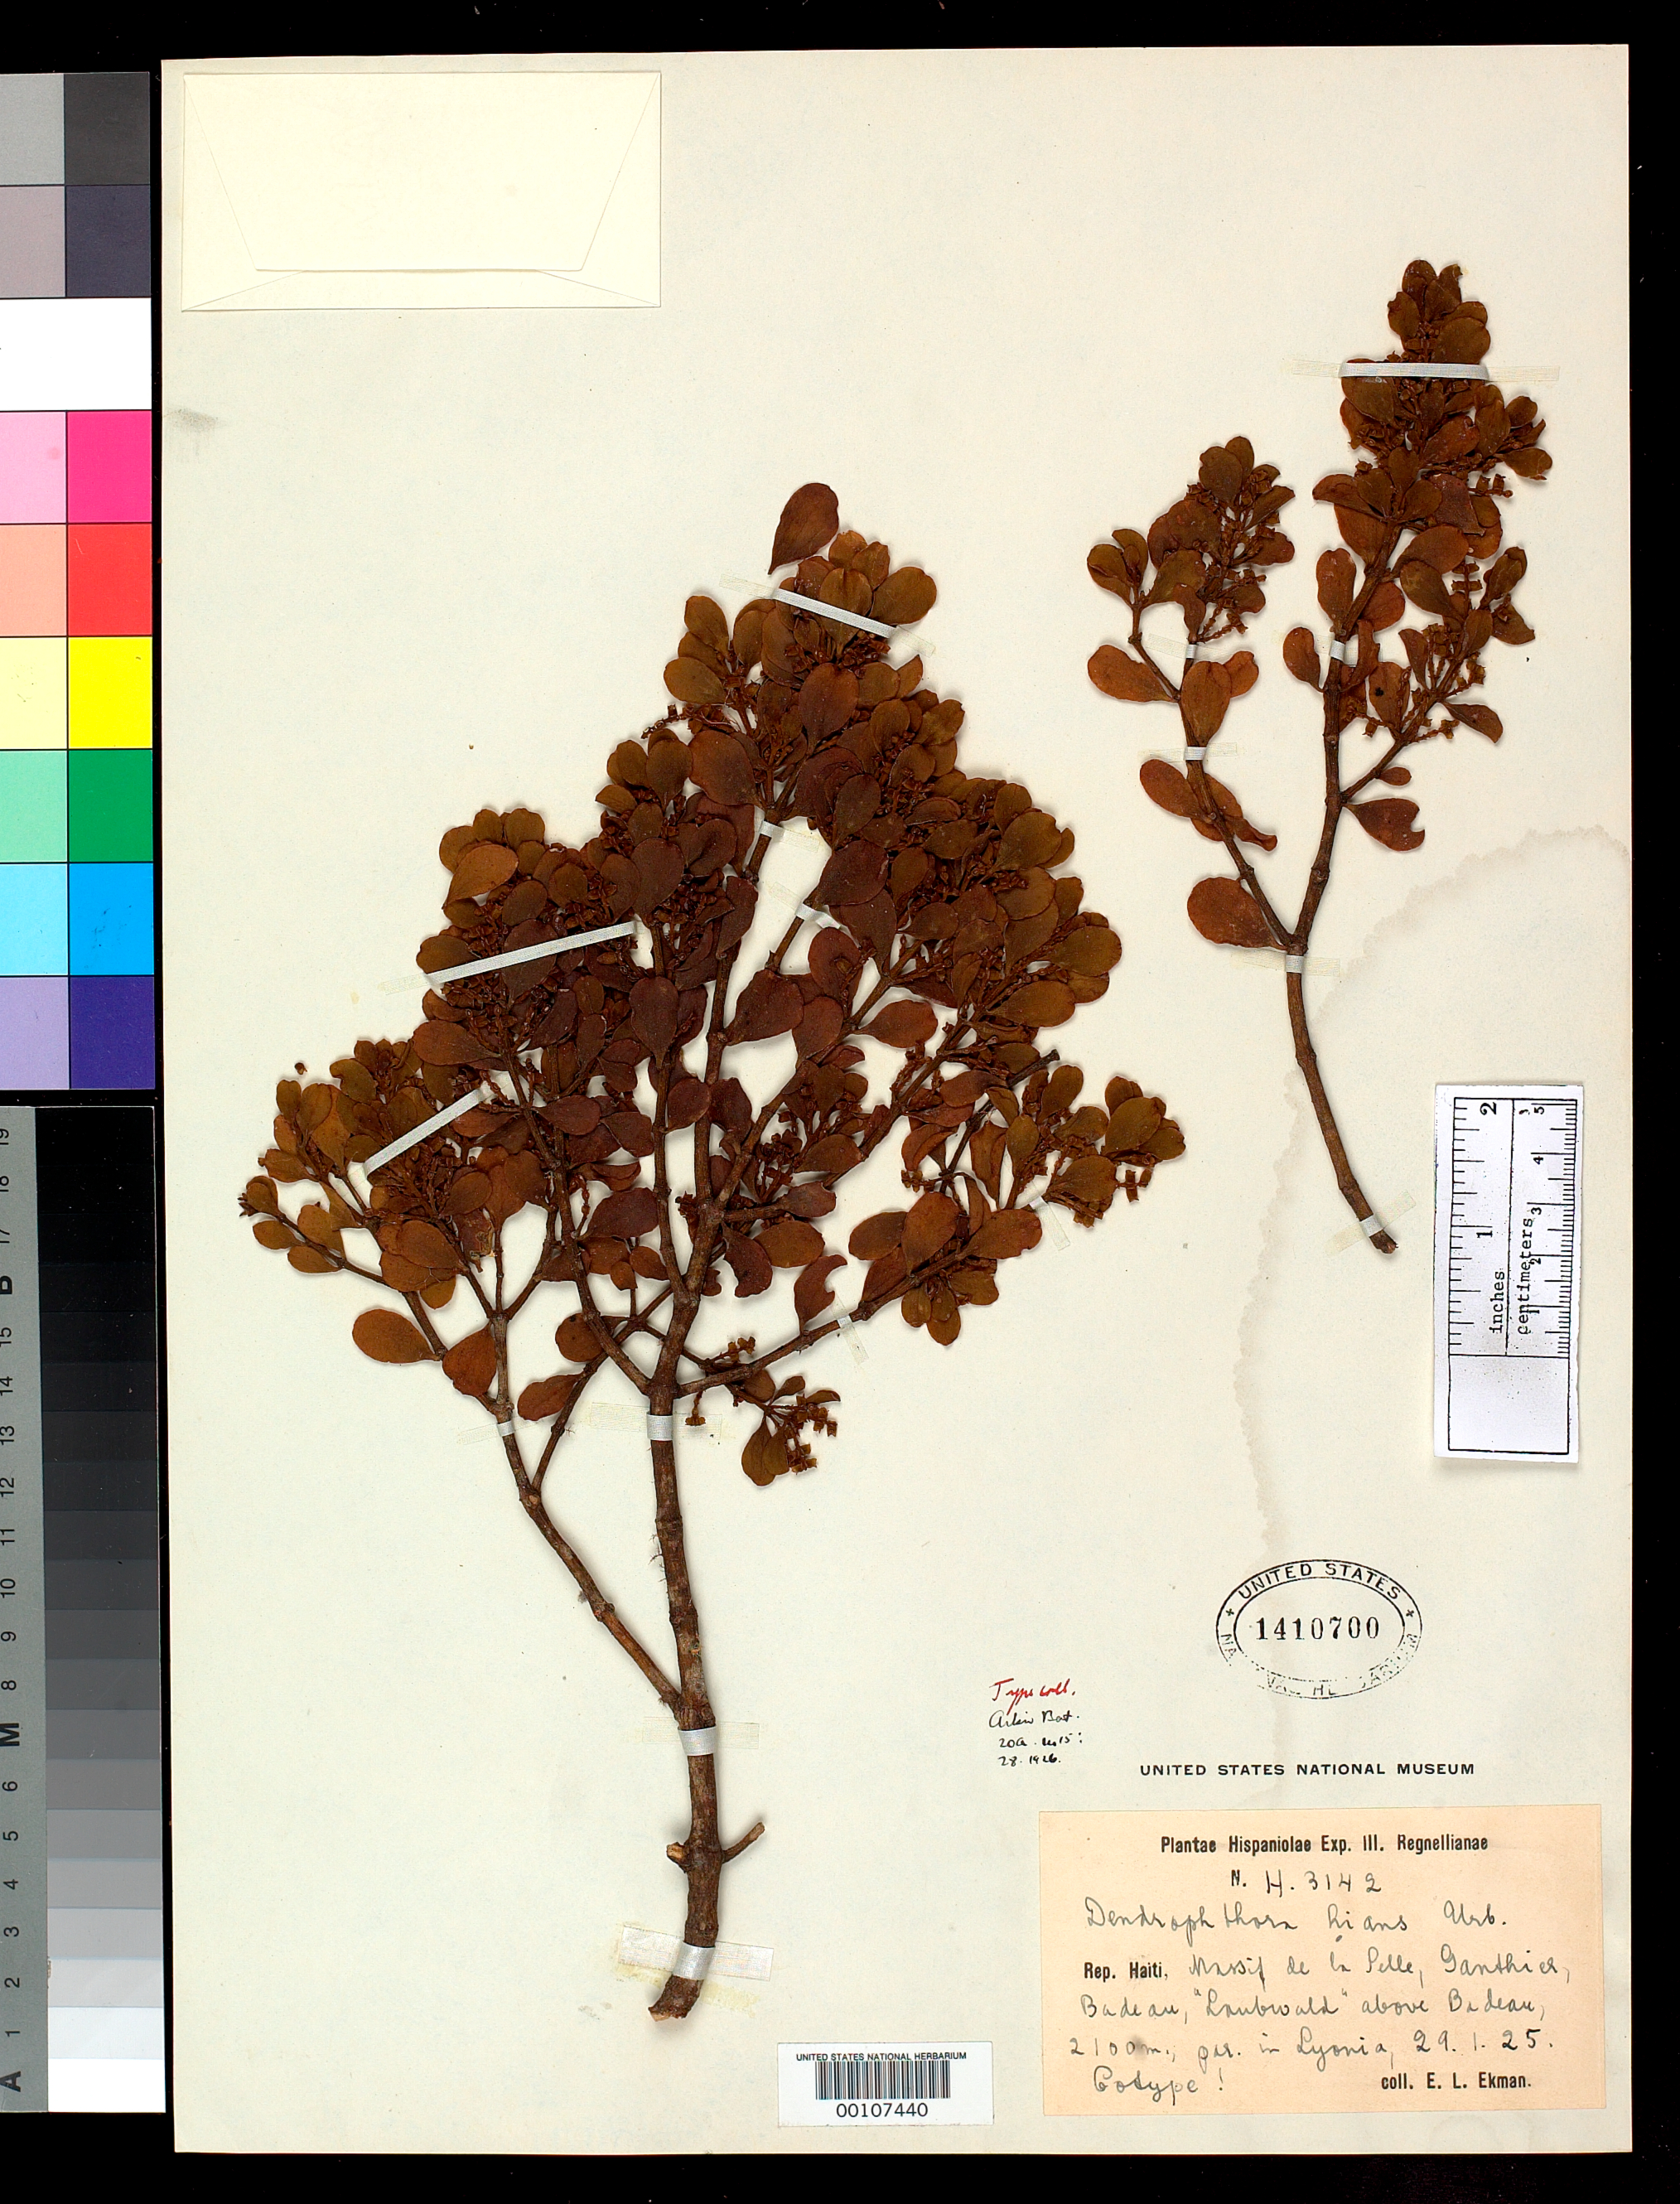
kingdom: Plantae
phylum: Tracheophyta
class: Magnoliopsida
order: Santalales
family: Viscaceae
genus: Dendrophthora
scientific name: Dendrophthora hians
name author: Urb.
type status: Isotype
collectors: E. L. Ekman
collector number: H 3142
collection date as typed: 29 Jan 1925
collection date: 1925-01-29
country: Haiti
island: Hispaniola Island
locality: Massif de La Selle, above Badeau.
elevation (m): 2100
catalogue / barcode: US 1410700